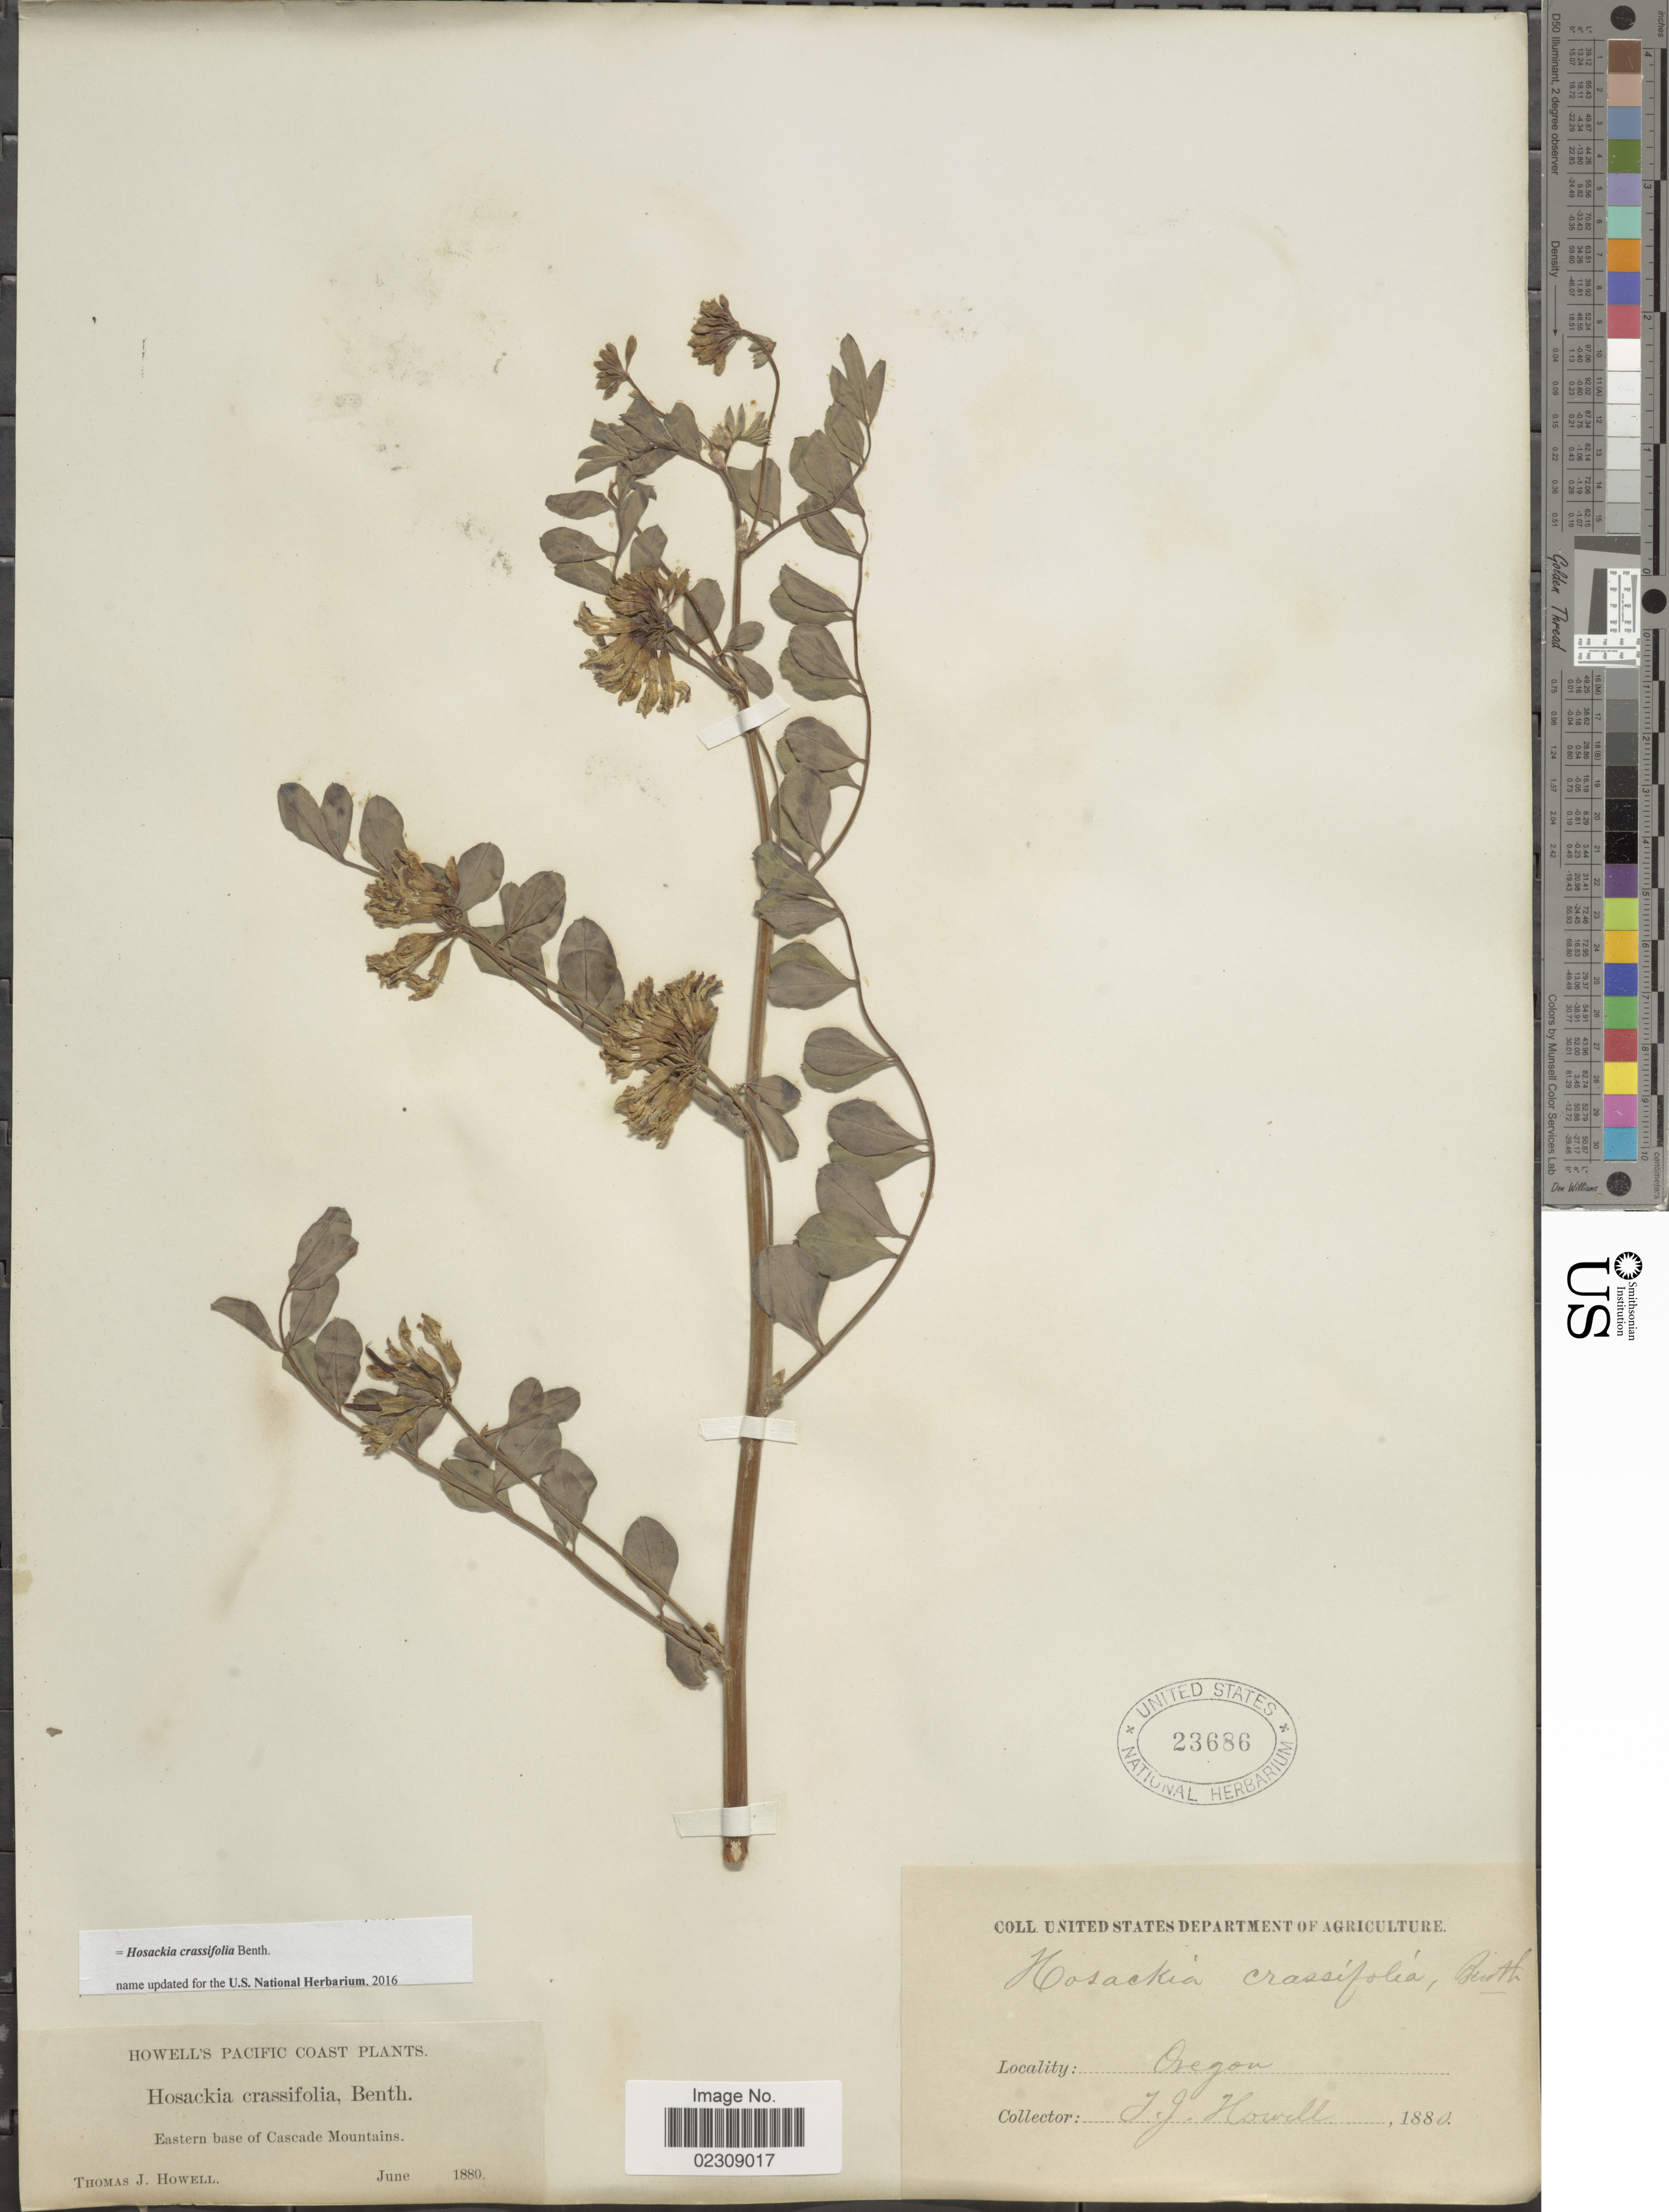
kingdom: Plantae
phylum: Tracheophyta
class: Magnoliopsida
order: Fabales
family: Fabaceae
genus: Hosackia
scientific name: Hosackia crassifolia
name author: Benth.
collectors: T. J. Howell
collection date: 1880-06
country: United States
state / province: Oregon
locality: Howell's Pacific Coast. Eastern base of Cascade Mountains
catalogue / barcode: US 23686